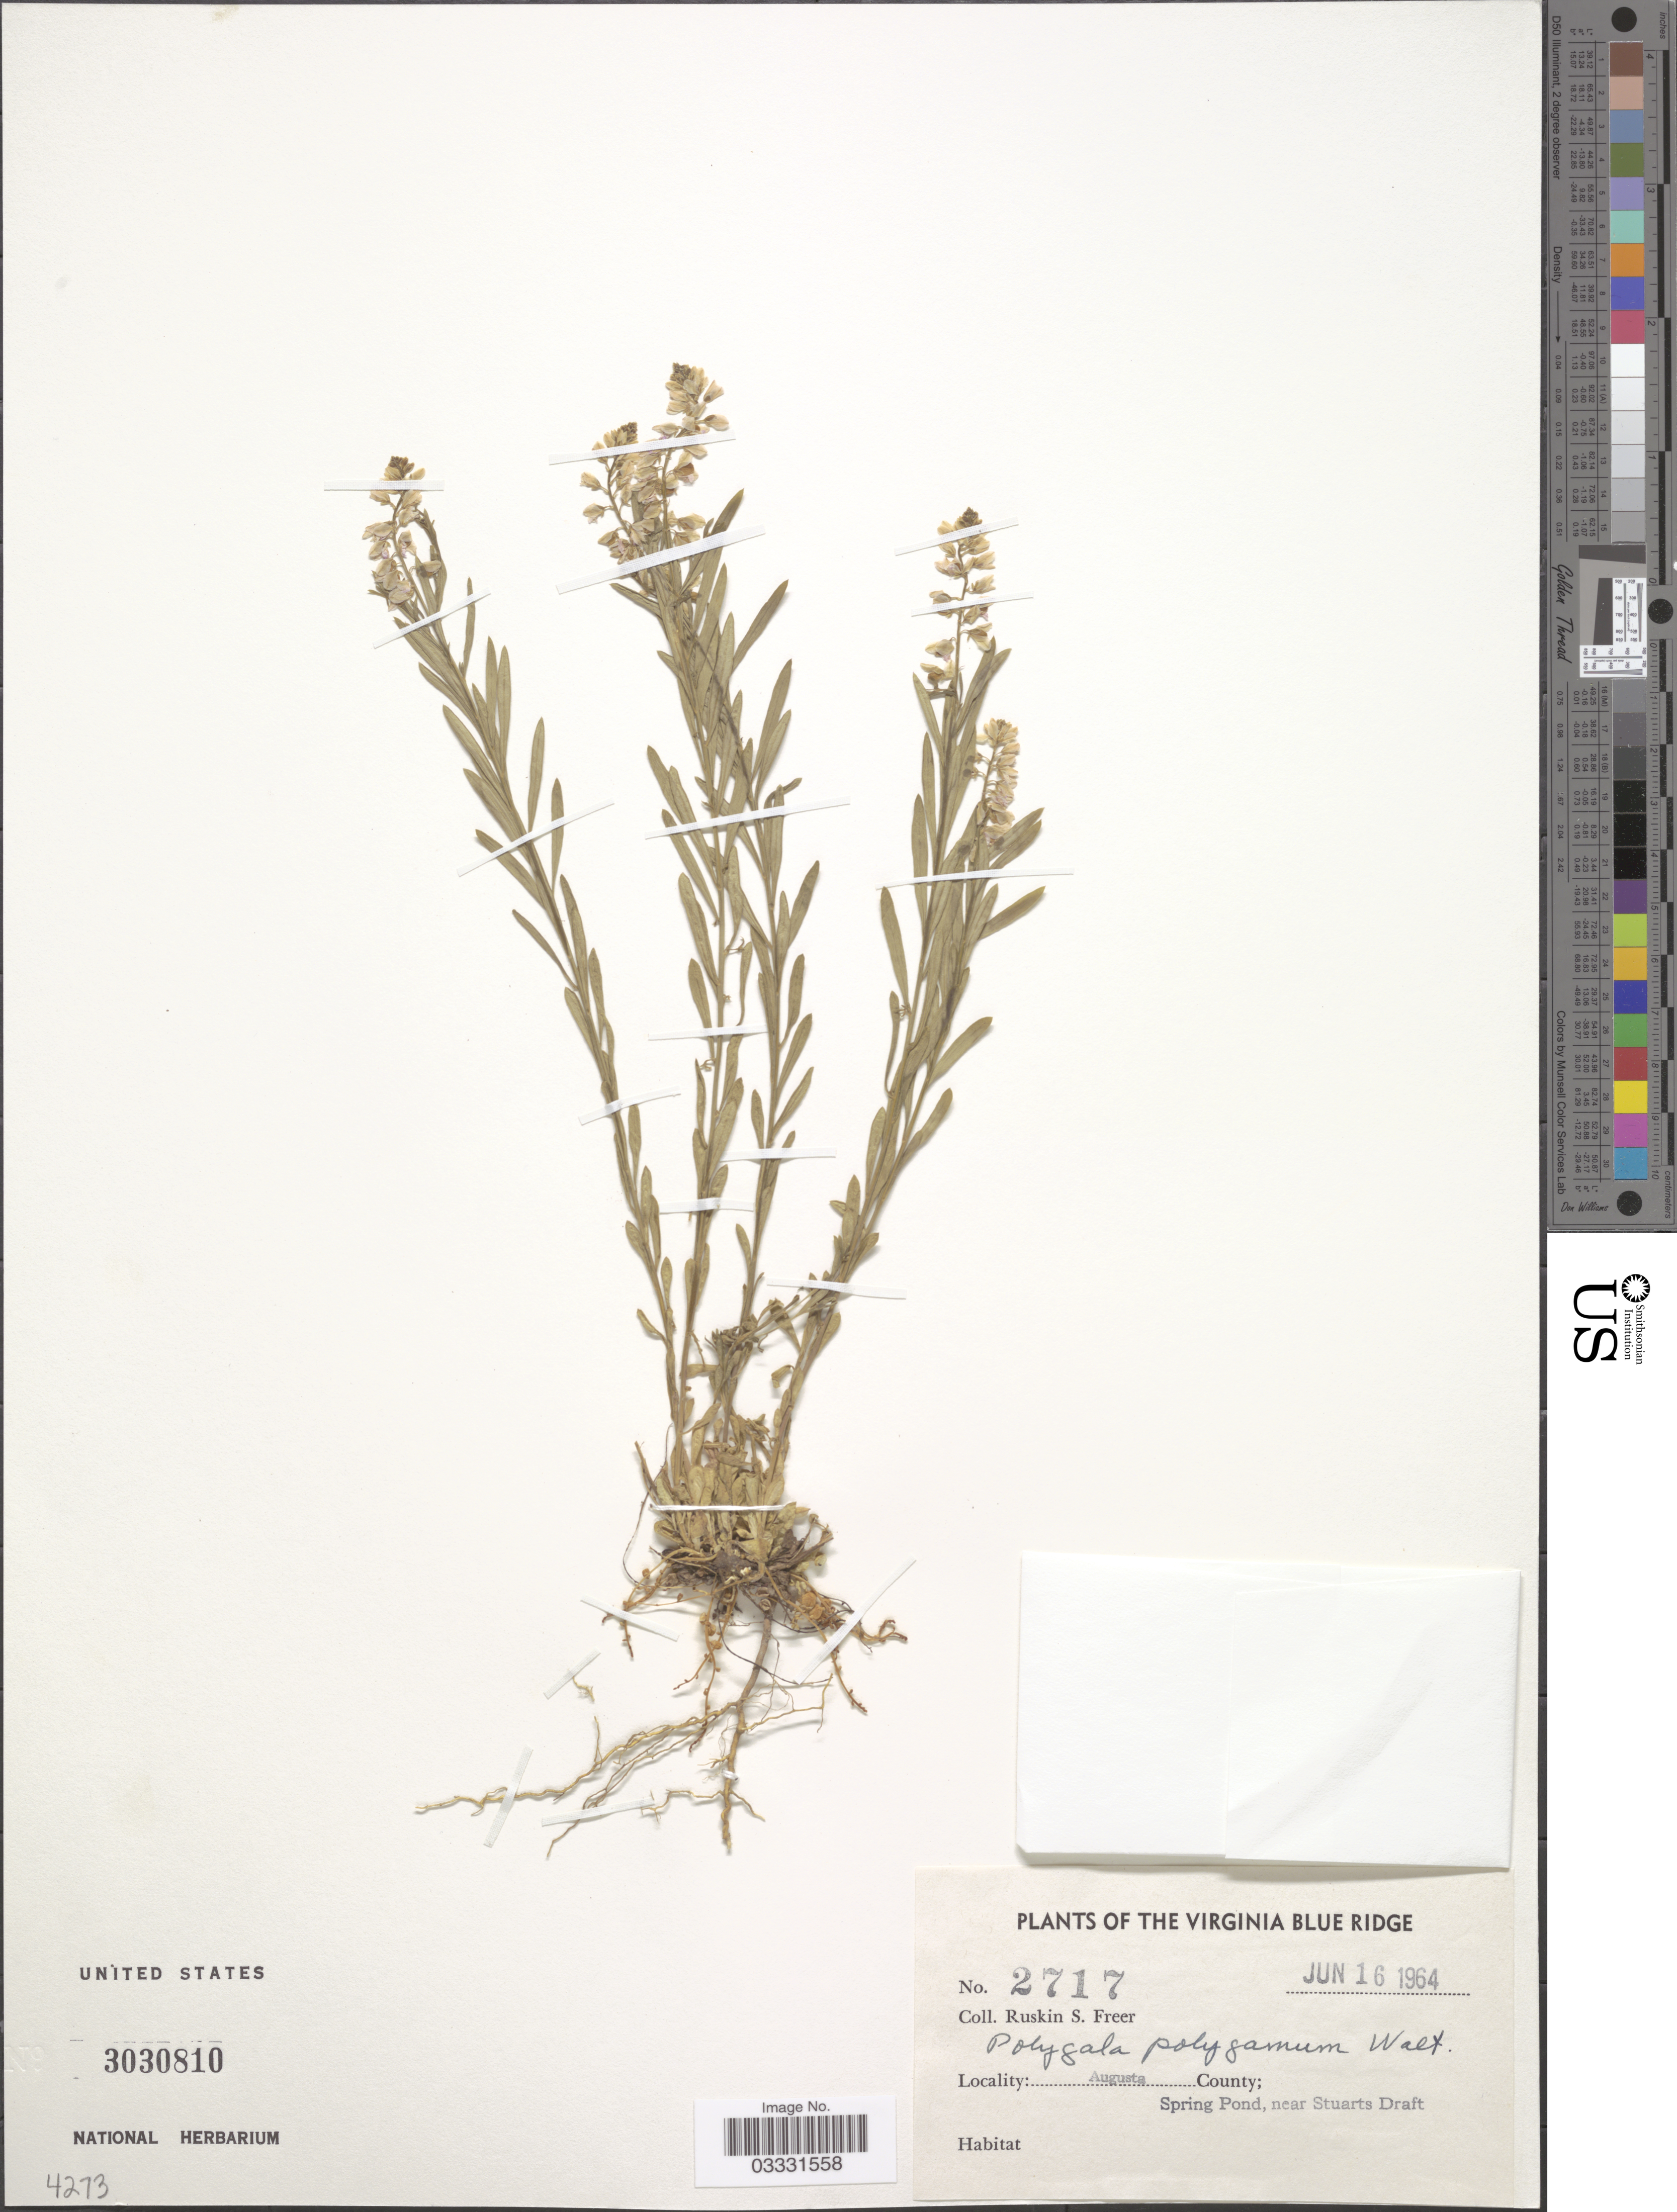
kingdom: Plantae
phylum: Tracheophyta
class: Magnoliopsida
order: Fabales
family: Polygalaceae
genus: Polygala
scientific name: Polygala polygama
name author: Walter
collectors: R. Freer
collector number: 2717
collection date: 1964-06-16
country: United States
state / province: Virginia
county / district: Augusta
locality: Virginia Blue Ridge. Augusta County; Spring Pond, near Stuarts Draft.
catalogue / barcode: US 3030810